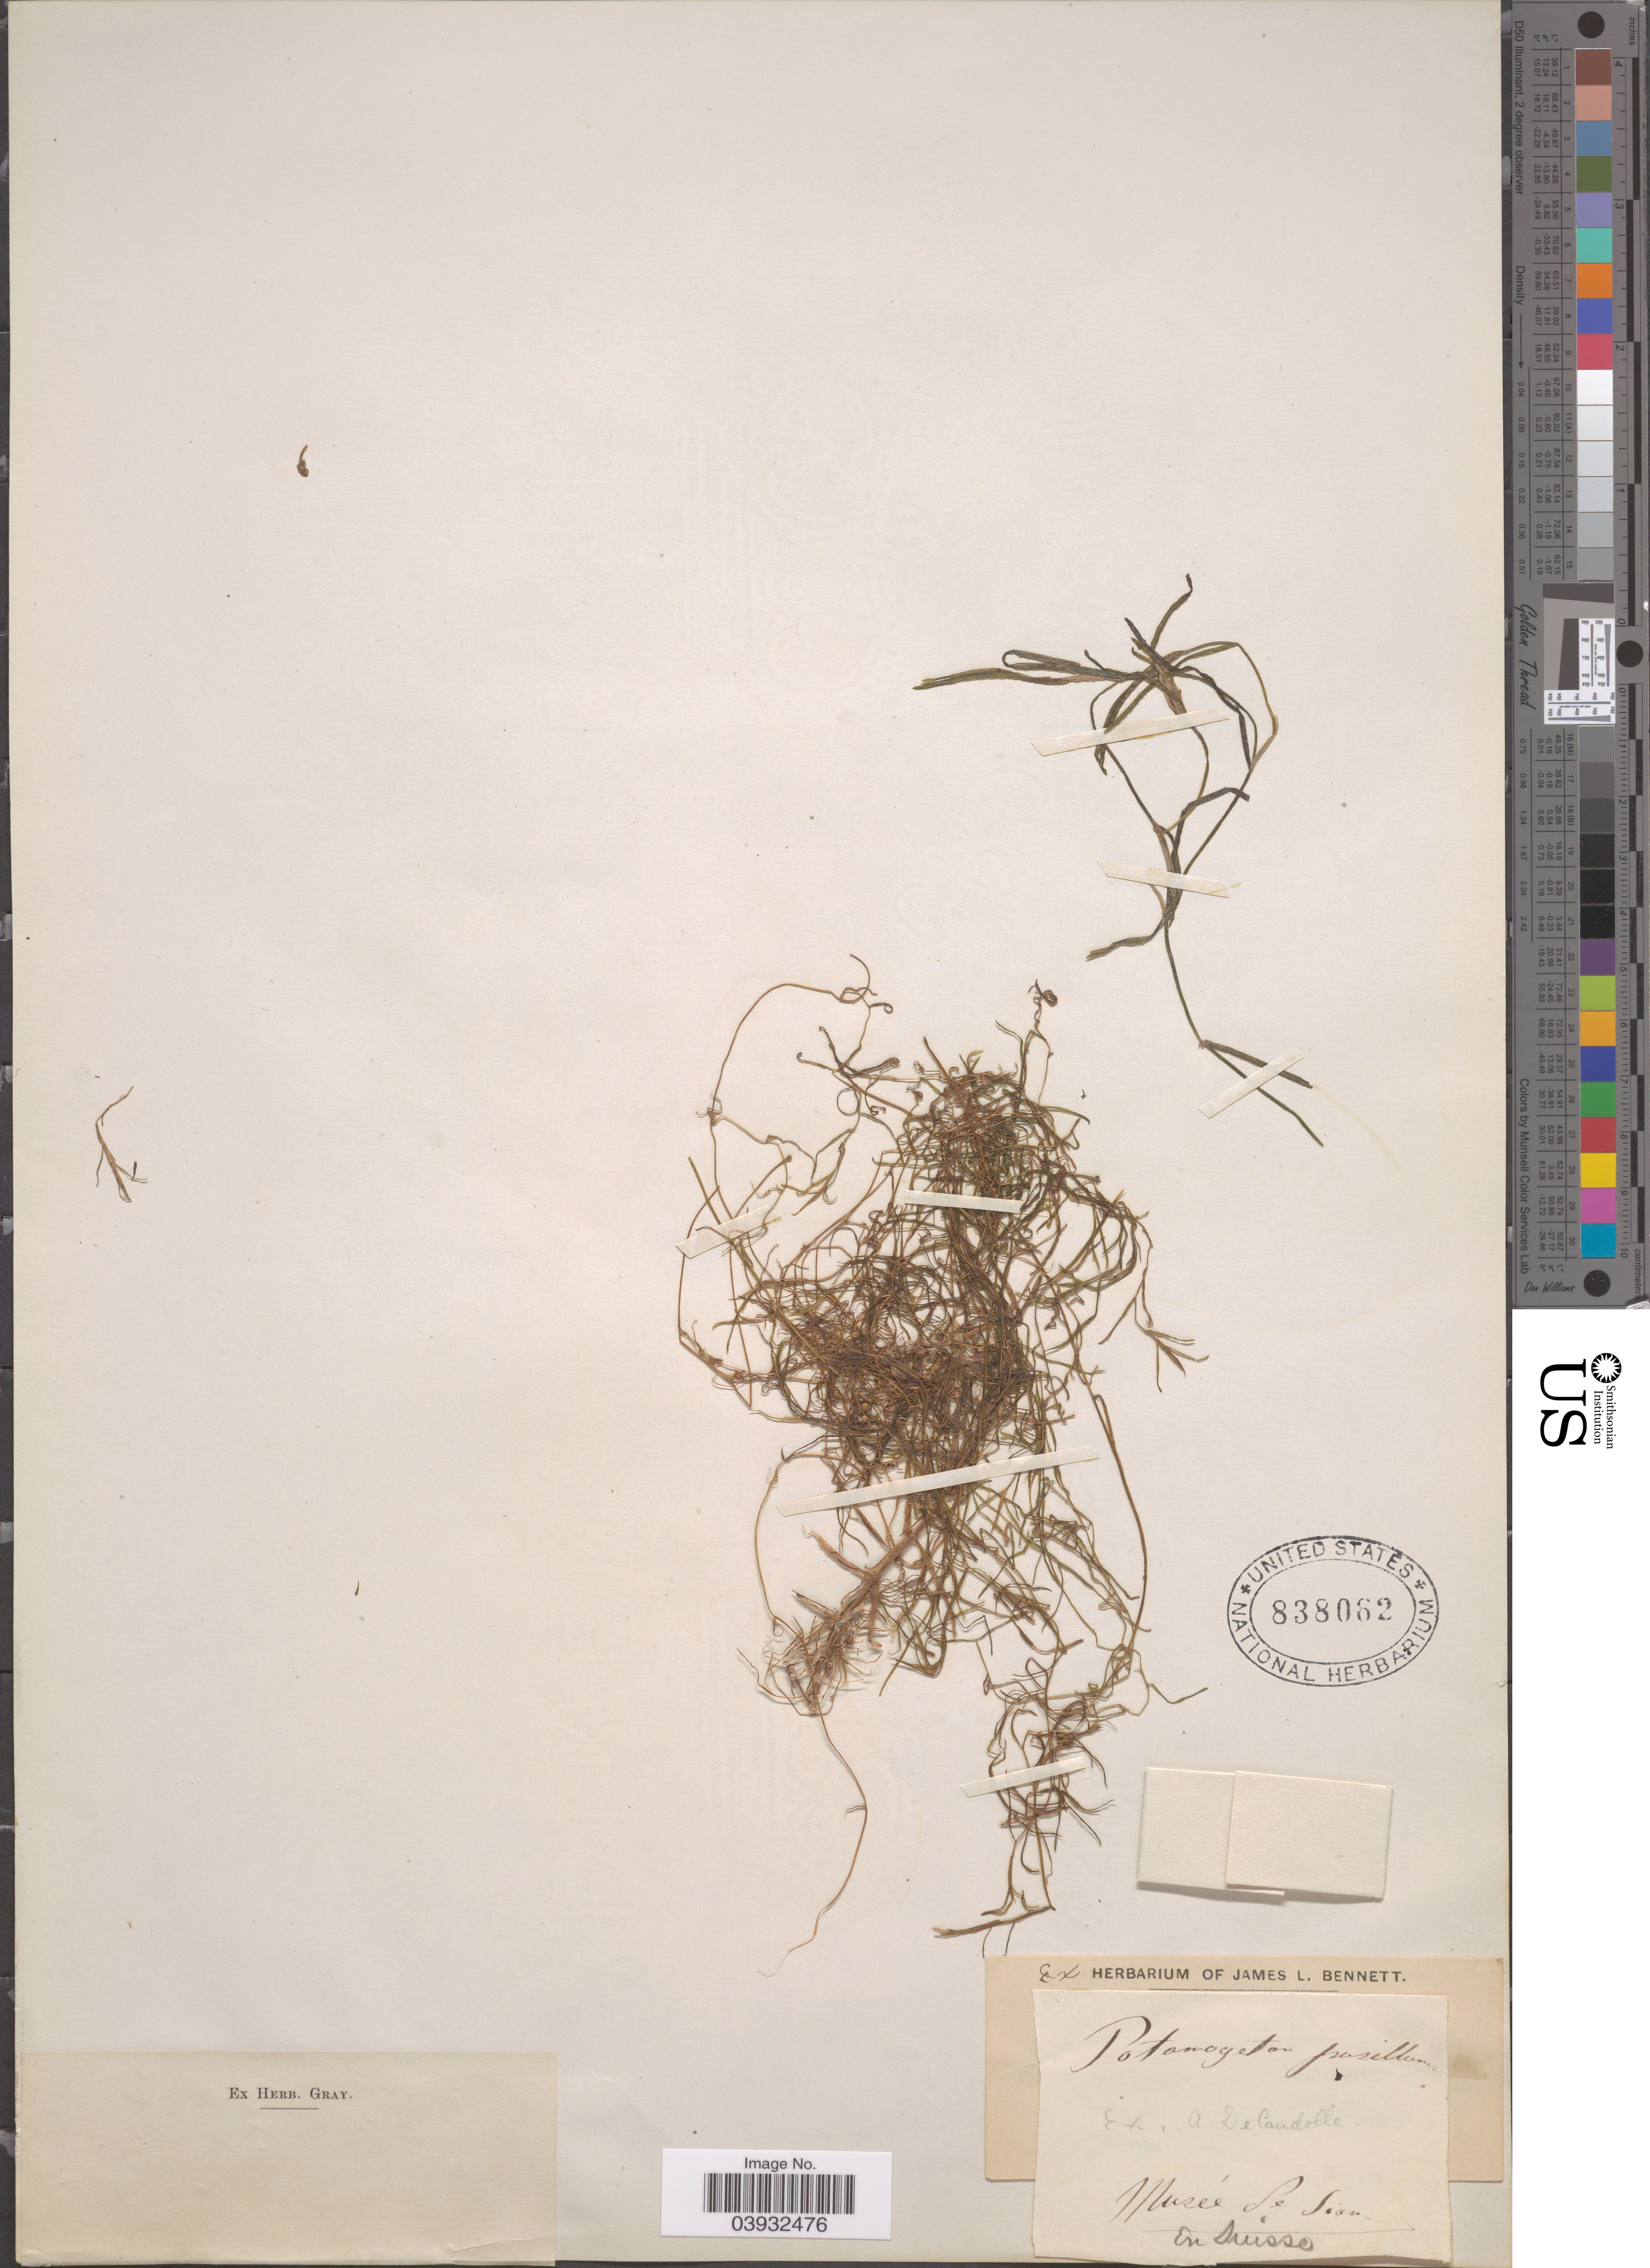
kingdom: Plantae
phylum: Tracheophyta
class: Liliopsida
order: Alismatales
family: Potamogetonaceae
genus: Potamogeton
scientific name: Potamogeton pusillus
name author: L.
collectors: C. de Candolle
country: Switzerland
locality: Museé de Sion. En Suisse.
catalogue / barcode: US 838062